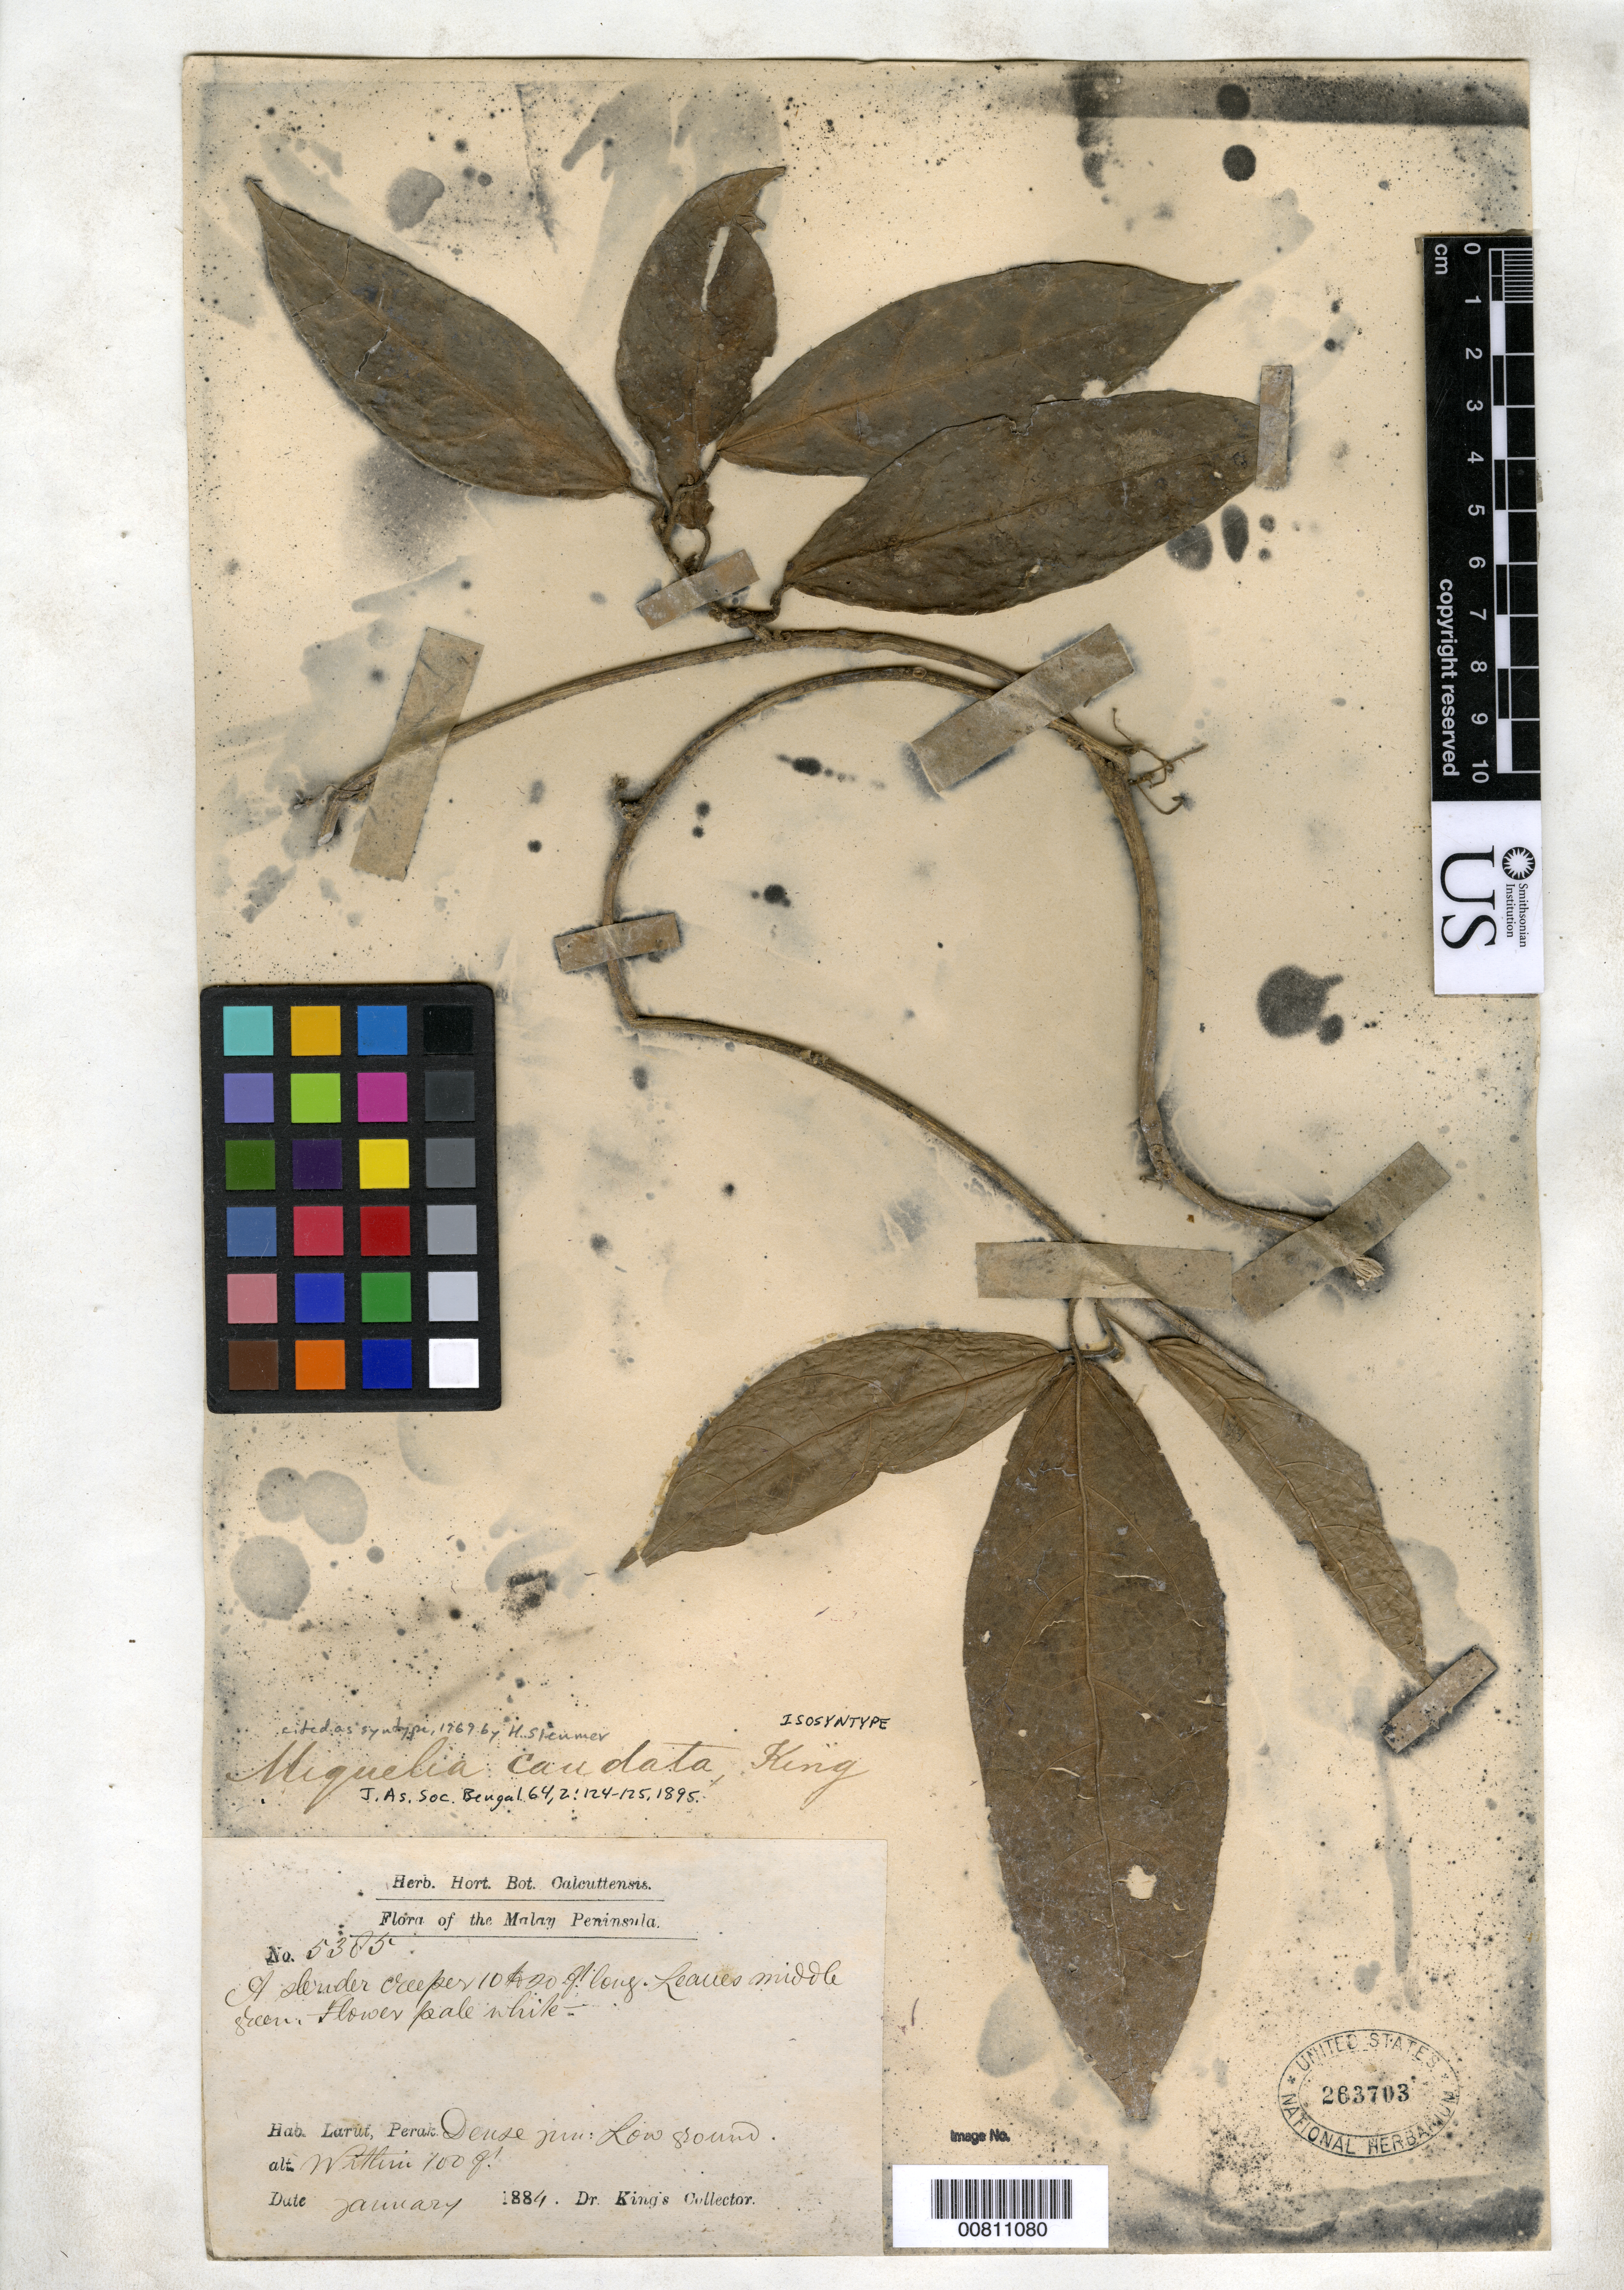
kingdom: Plantae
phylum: Tracheophyta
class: Magnoliopsida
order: Icacinales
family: Icacinaceae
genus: Miquelia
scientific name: Miquelia caudata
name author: King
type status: Isosyntype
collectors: Dr. King's collector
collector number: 5385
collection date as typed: Jan 1884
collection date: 1884-01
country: Malaysia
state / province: Perak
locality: Larut, Perak.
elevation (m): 30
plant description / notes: Cited as syntype, 1969 by H. Sleumer.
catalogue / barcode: US 263703